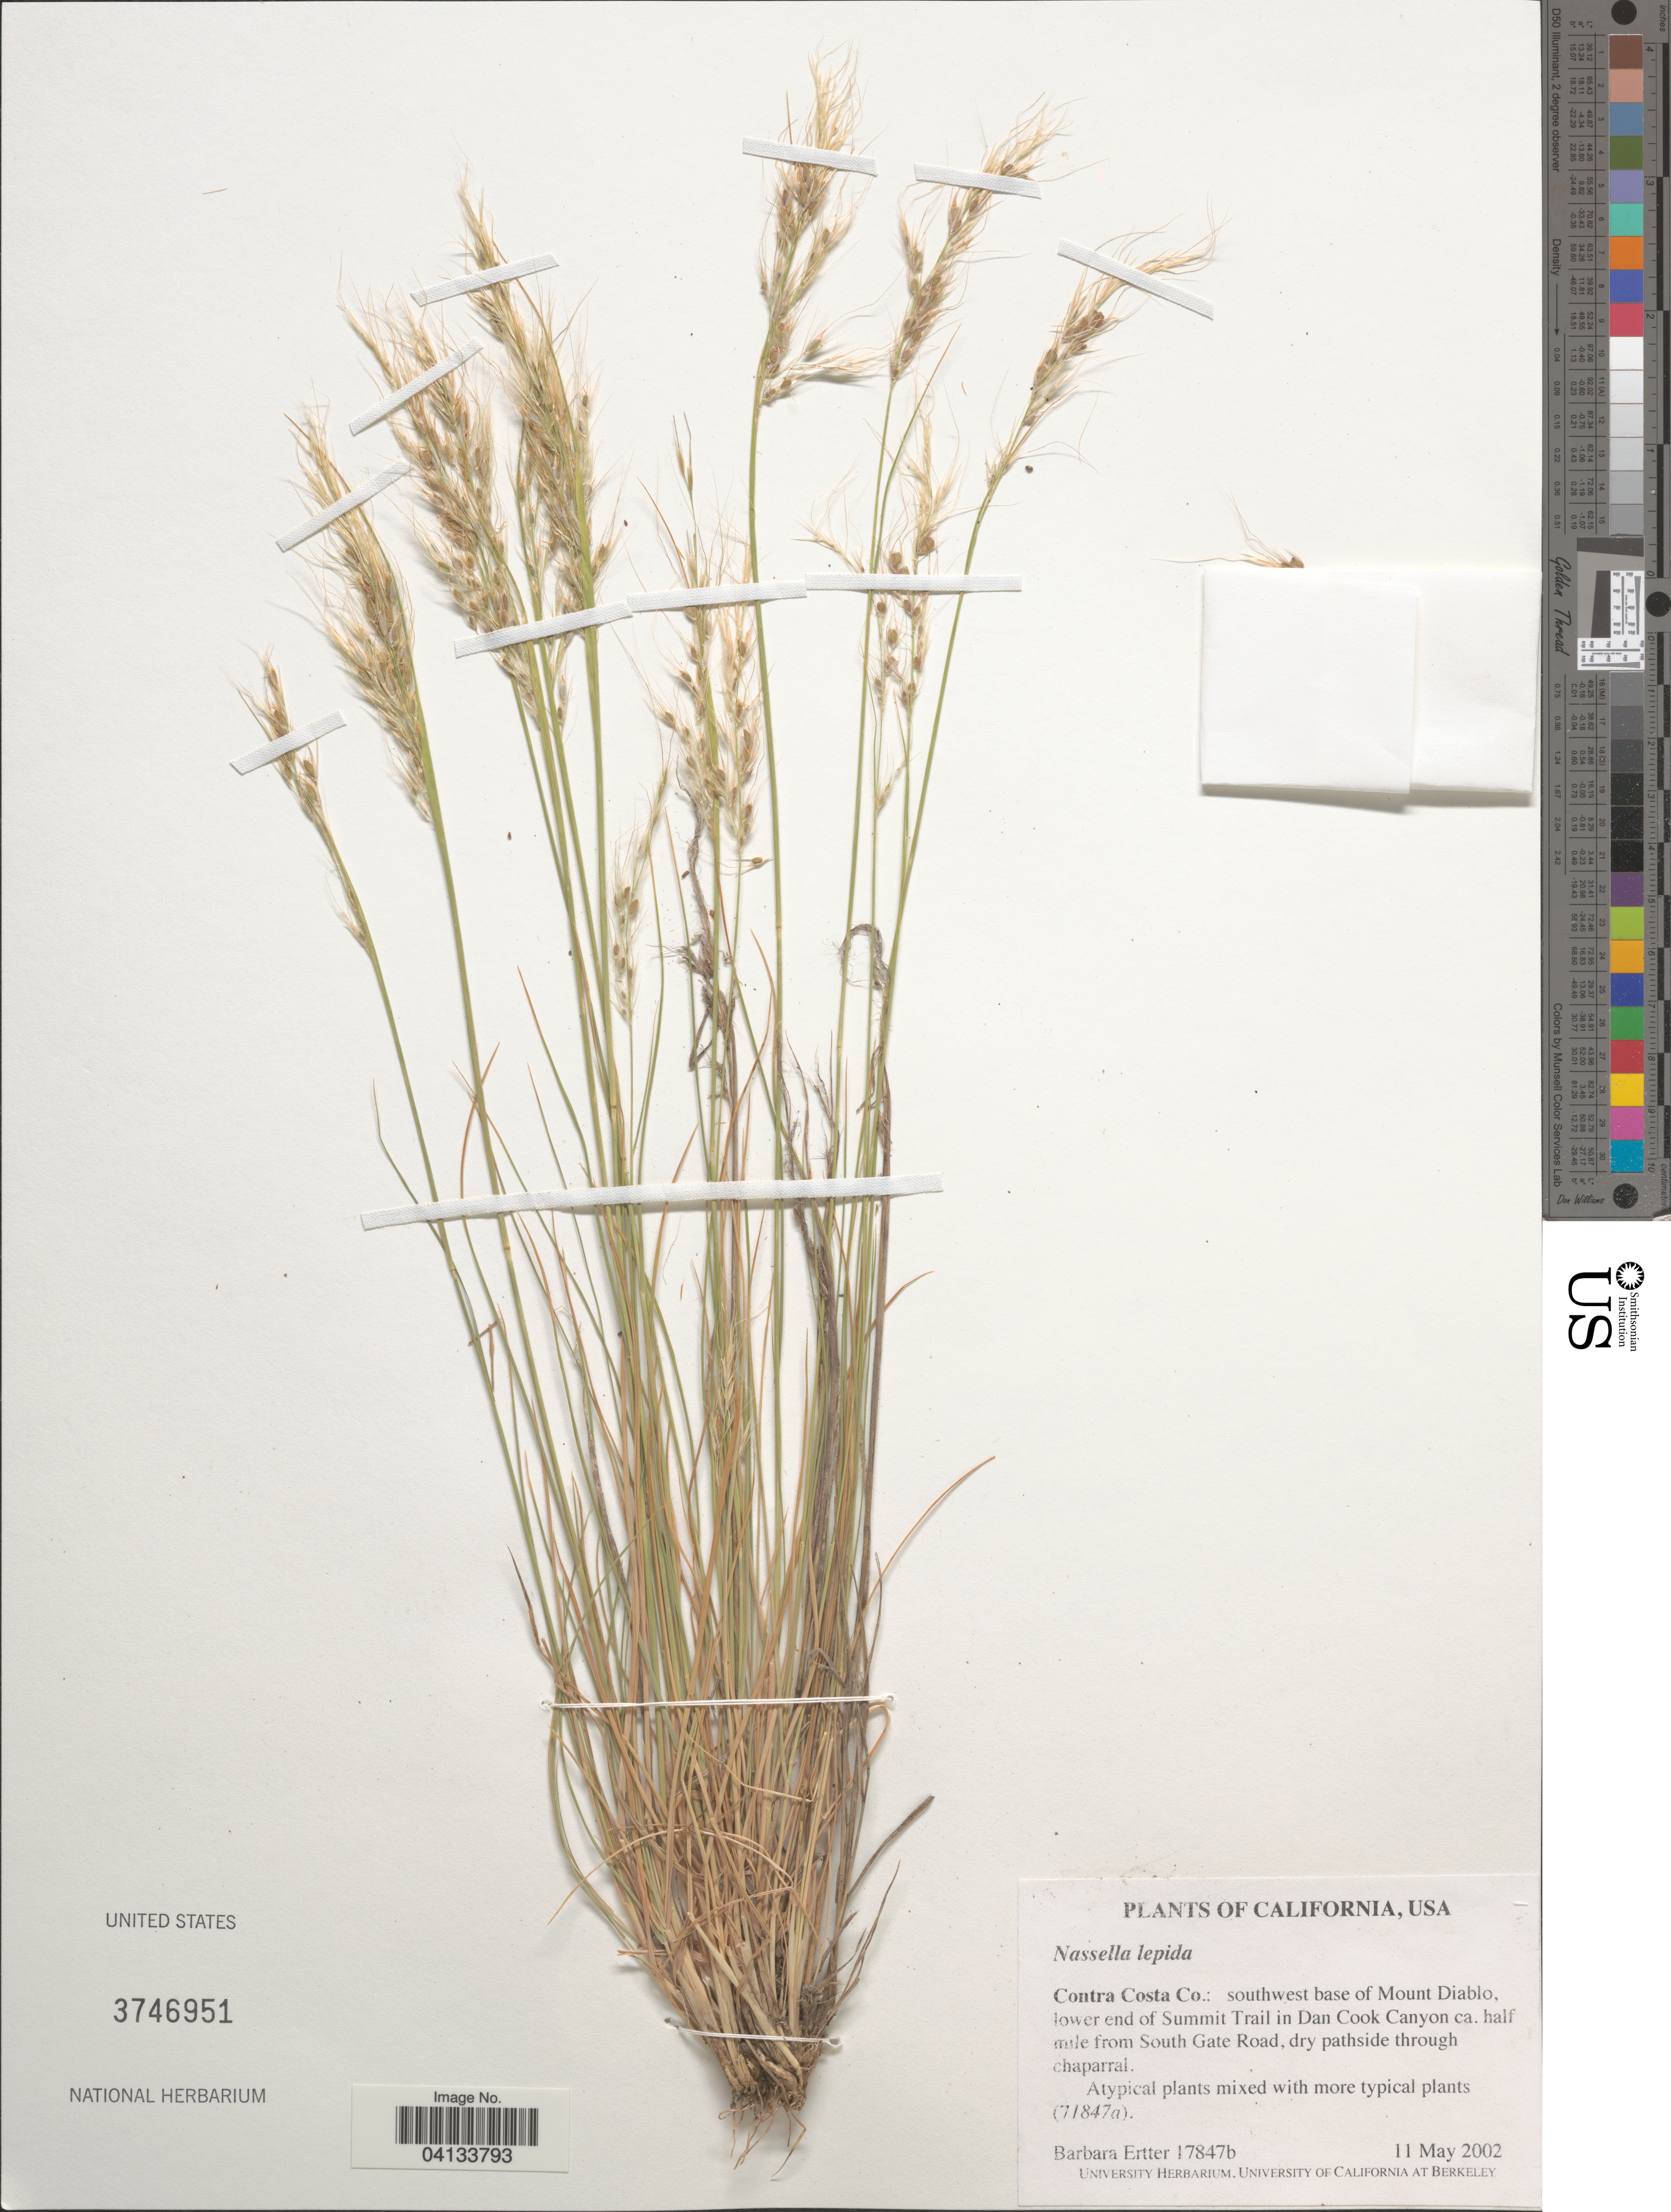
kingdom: Plantae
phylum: Tracheophyta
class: Liliopsida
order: Poales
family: Poaceae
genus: Nassella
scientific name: Nassella lepida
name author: (Hitchc.) Barkworth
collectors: B. Ertter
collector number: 17847b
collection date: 2002-05-11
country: United States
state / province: California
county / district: Contra Costa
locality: Contra Costa Co.: southwest base of Mount Diablo, lower end of Summit Trail in Dan Cook Canyon ca. half mile from South Gate Road, dry pathside through chaparral.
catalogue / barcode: US 3746951